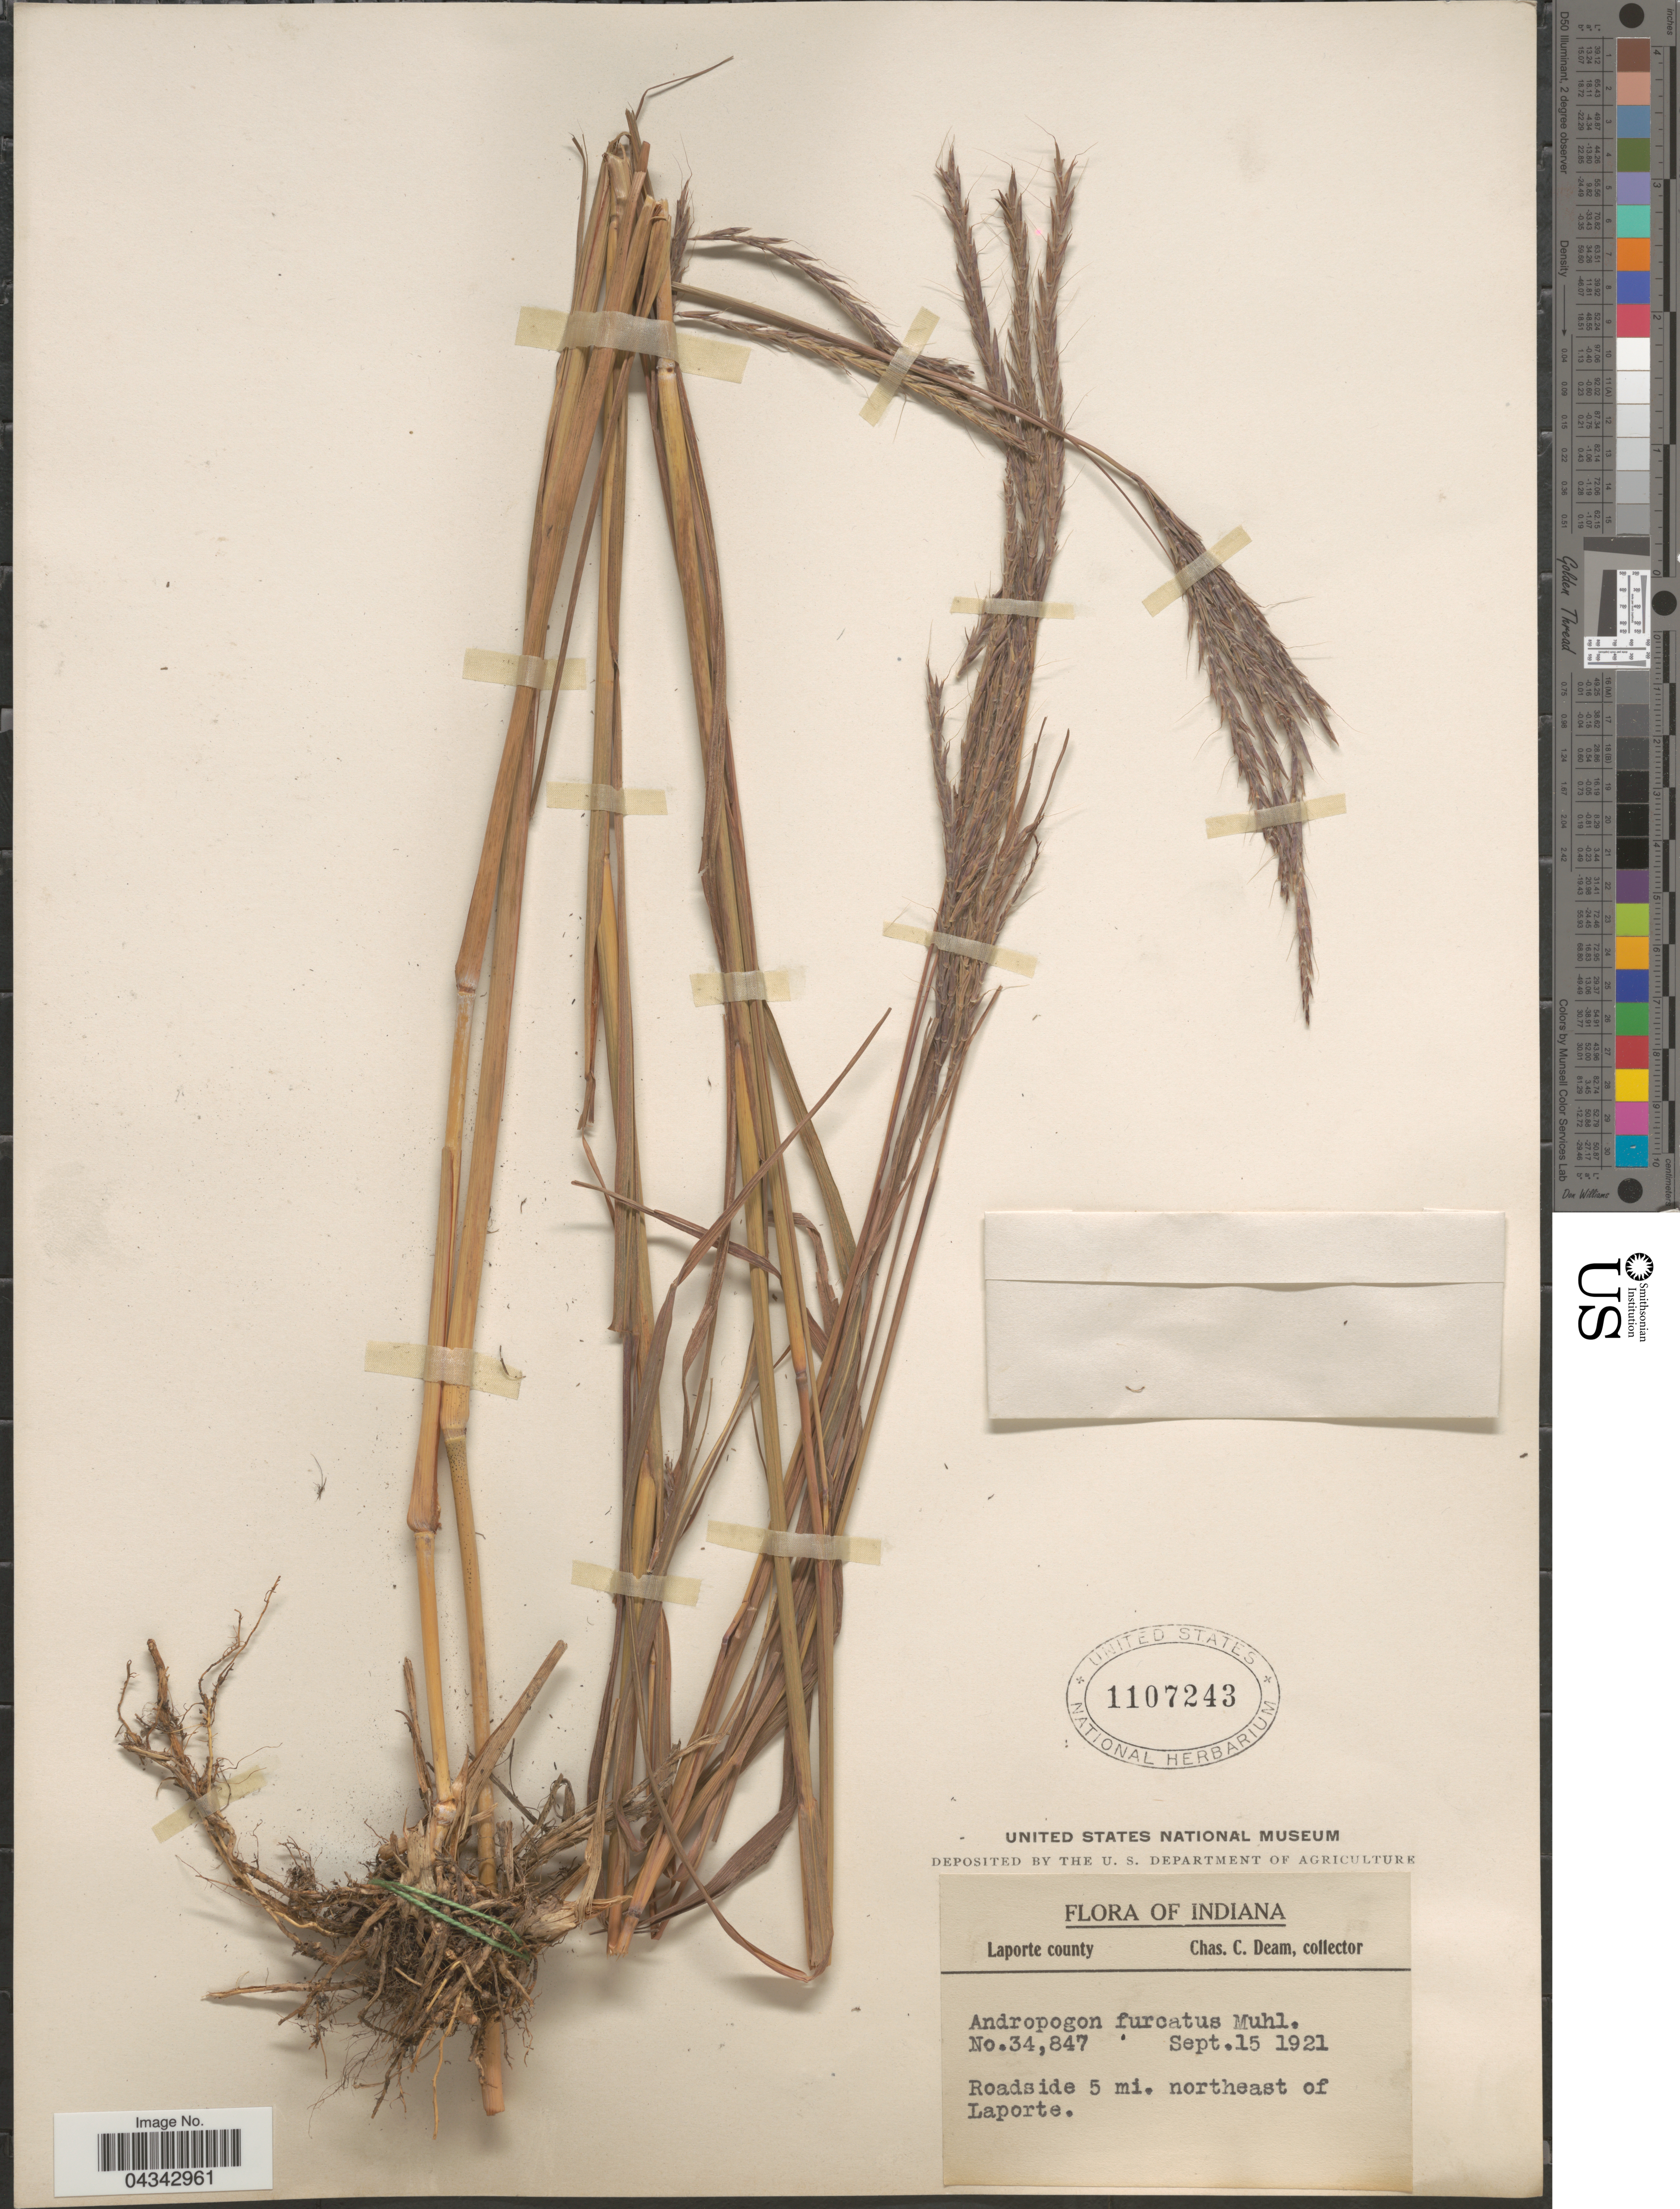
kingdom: Plantae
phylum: Tracheophyta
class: Liliopsida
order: Poales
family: Poaceae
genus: Andropogon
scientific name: Andropogon gerardii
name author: Vitman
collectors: C. C. Deam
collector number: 34847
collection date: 1921-09-15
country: United States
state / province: Indiana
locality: Laporte county. Roadside 5 mi. northeast of Laporte.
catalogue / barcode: US 1107243